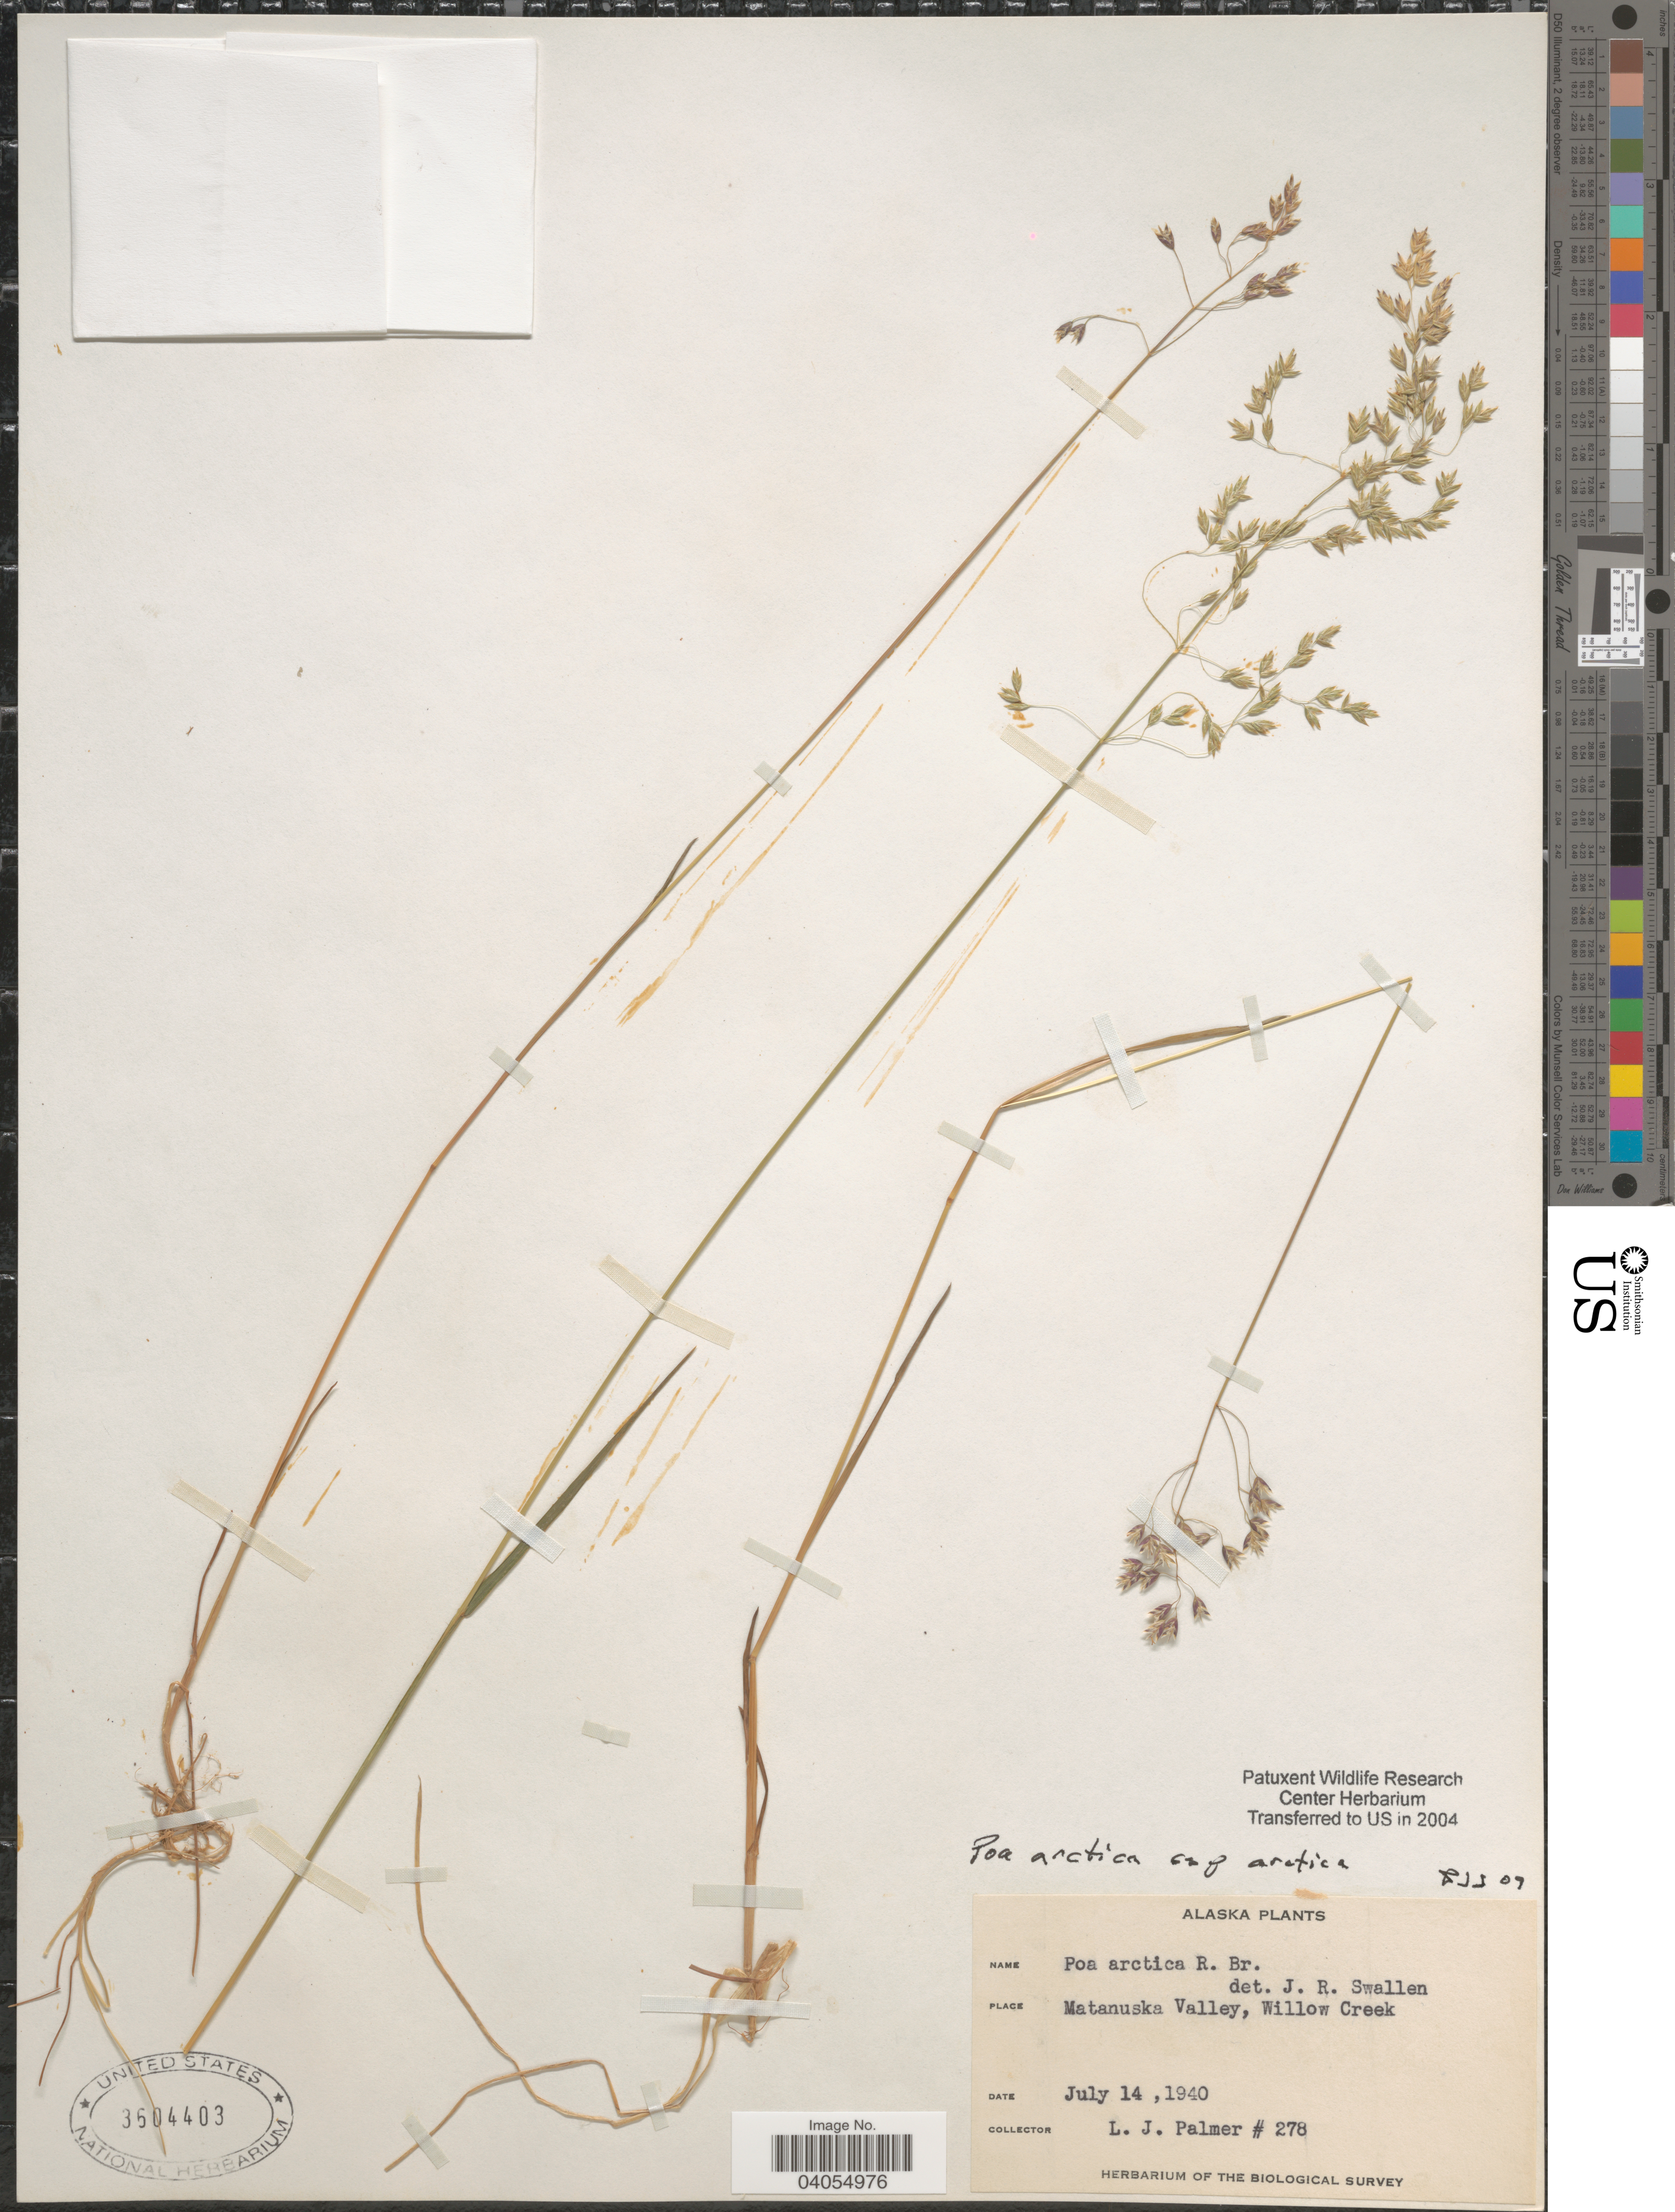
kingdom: Plantae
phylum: Tracheophyta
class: Liliopsida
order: Poales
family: Poaceae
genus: Poa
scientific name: Poa arctica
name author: R. Br.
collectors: L. J. Palmer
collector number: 278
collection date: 1940-07-14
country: United States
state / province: Alaska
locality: Matanuska Valley, Willow Valley.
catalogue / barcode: US 3604403